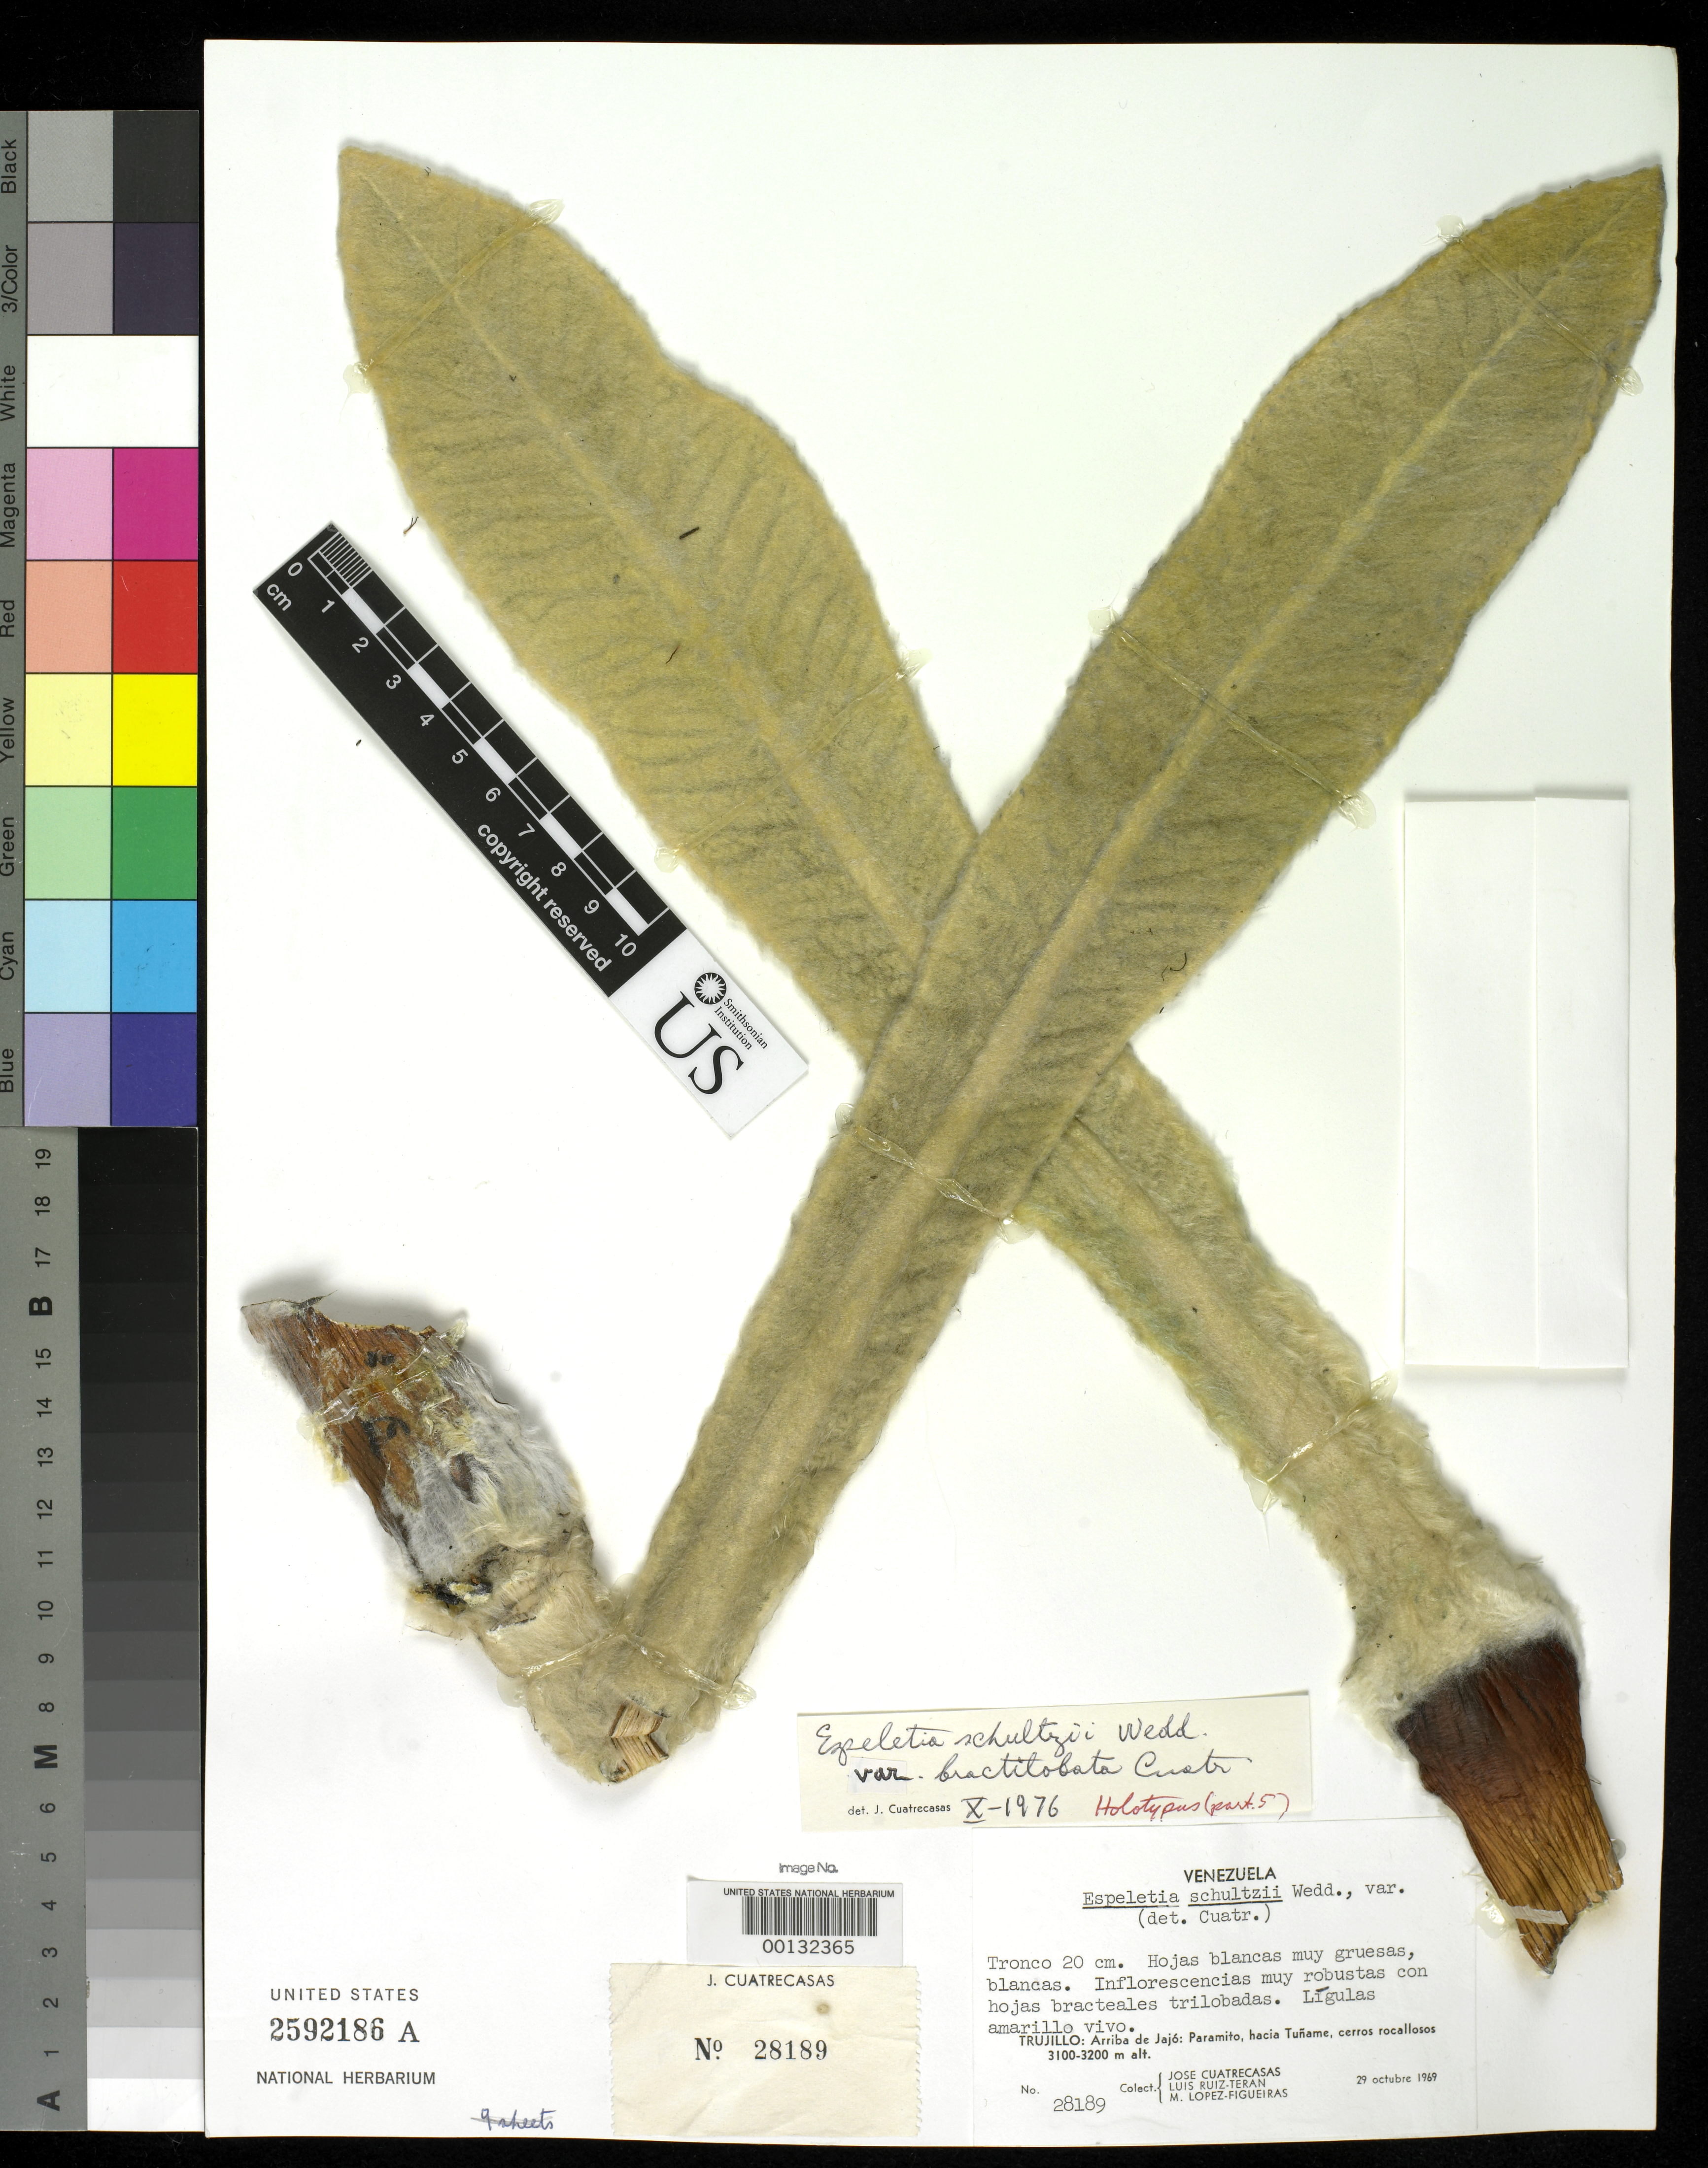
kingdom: Plantae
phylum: Tracheophyta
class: Magnoliopsida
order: Asterales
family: Asteraceae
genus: Espeletia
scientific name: Espeletia schultzii var. bractilobata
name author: Cuatrec.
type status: Holotype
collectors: J. Cuatrecasas, L. E. Ruíz-Terán & M. López Figueiras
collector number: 28189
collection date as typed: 29 Oct 1969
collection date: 1969-10-29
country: Venezuela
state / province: Trujillo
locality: Arriba de Jajo, Paramito, hacia Tuname, cerros rocallosos. [Above Jajo, Paramito, towards Tuname, rocky hills]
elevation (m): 3100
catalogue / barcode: US 2592186A